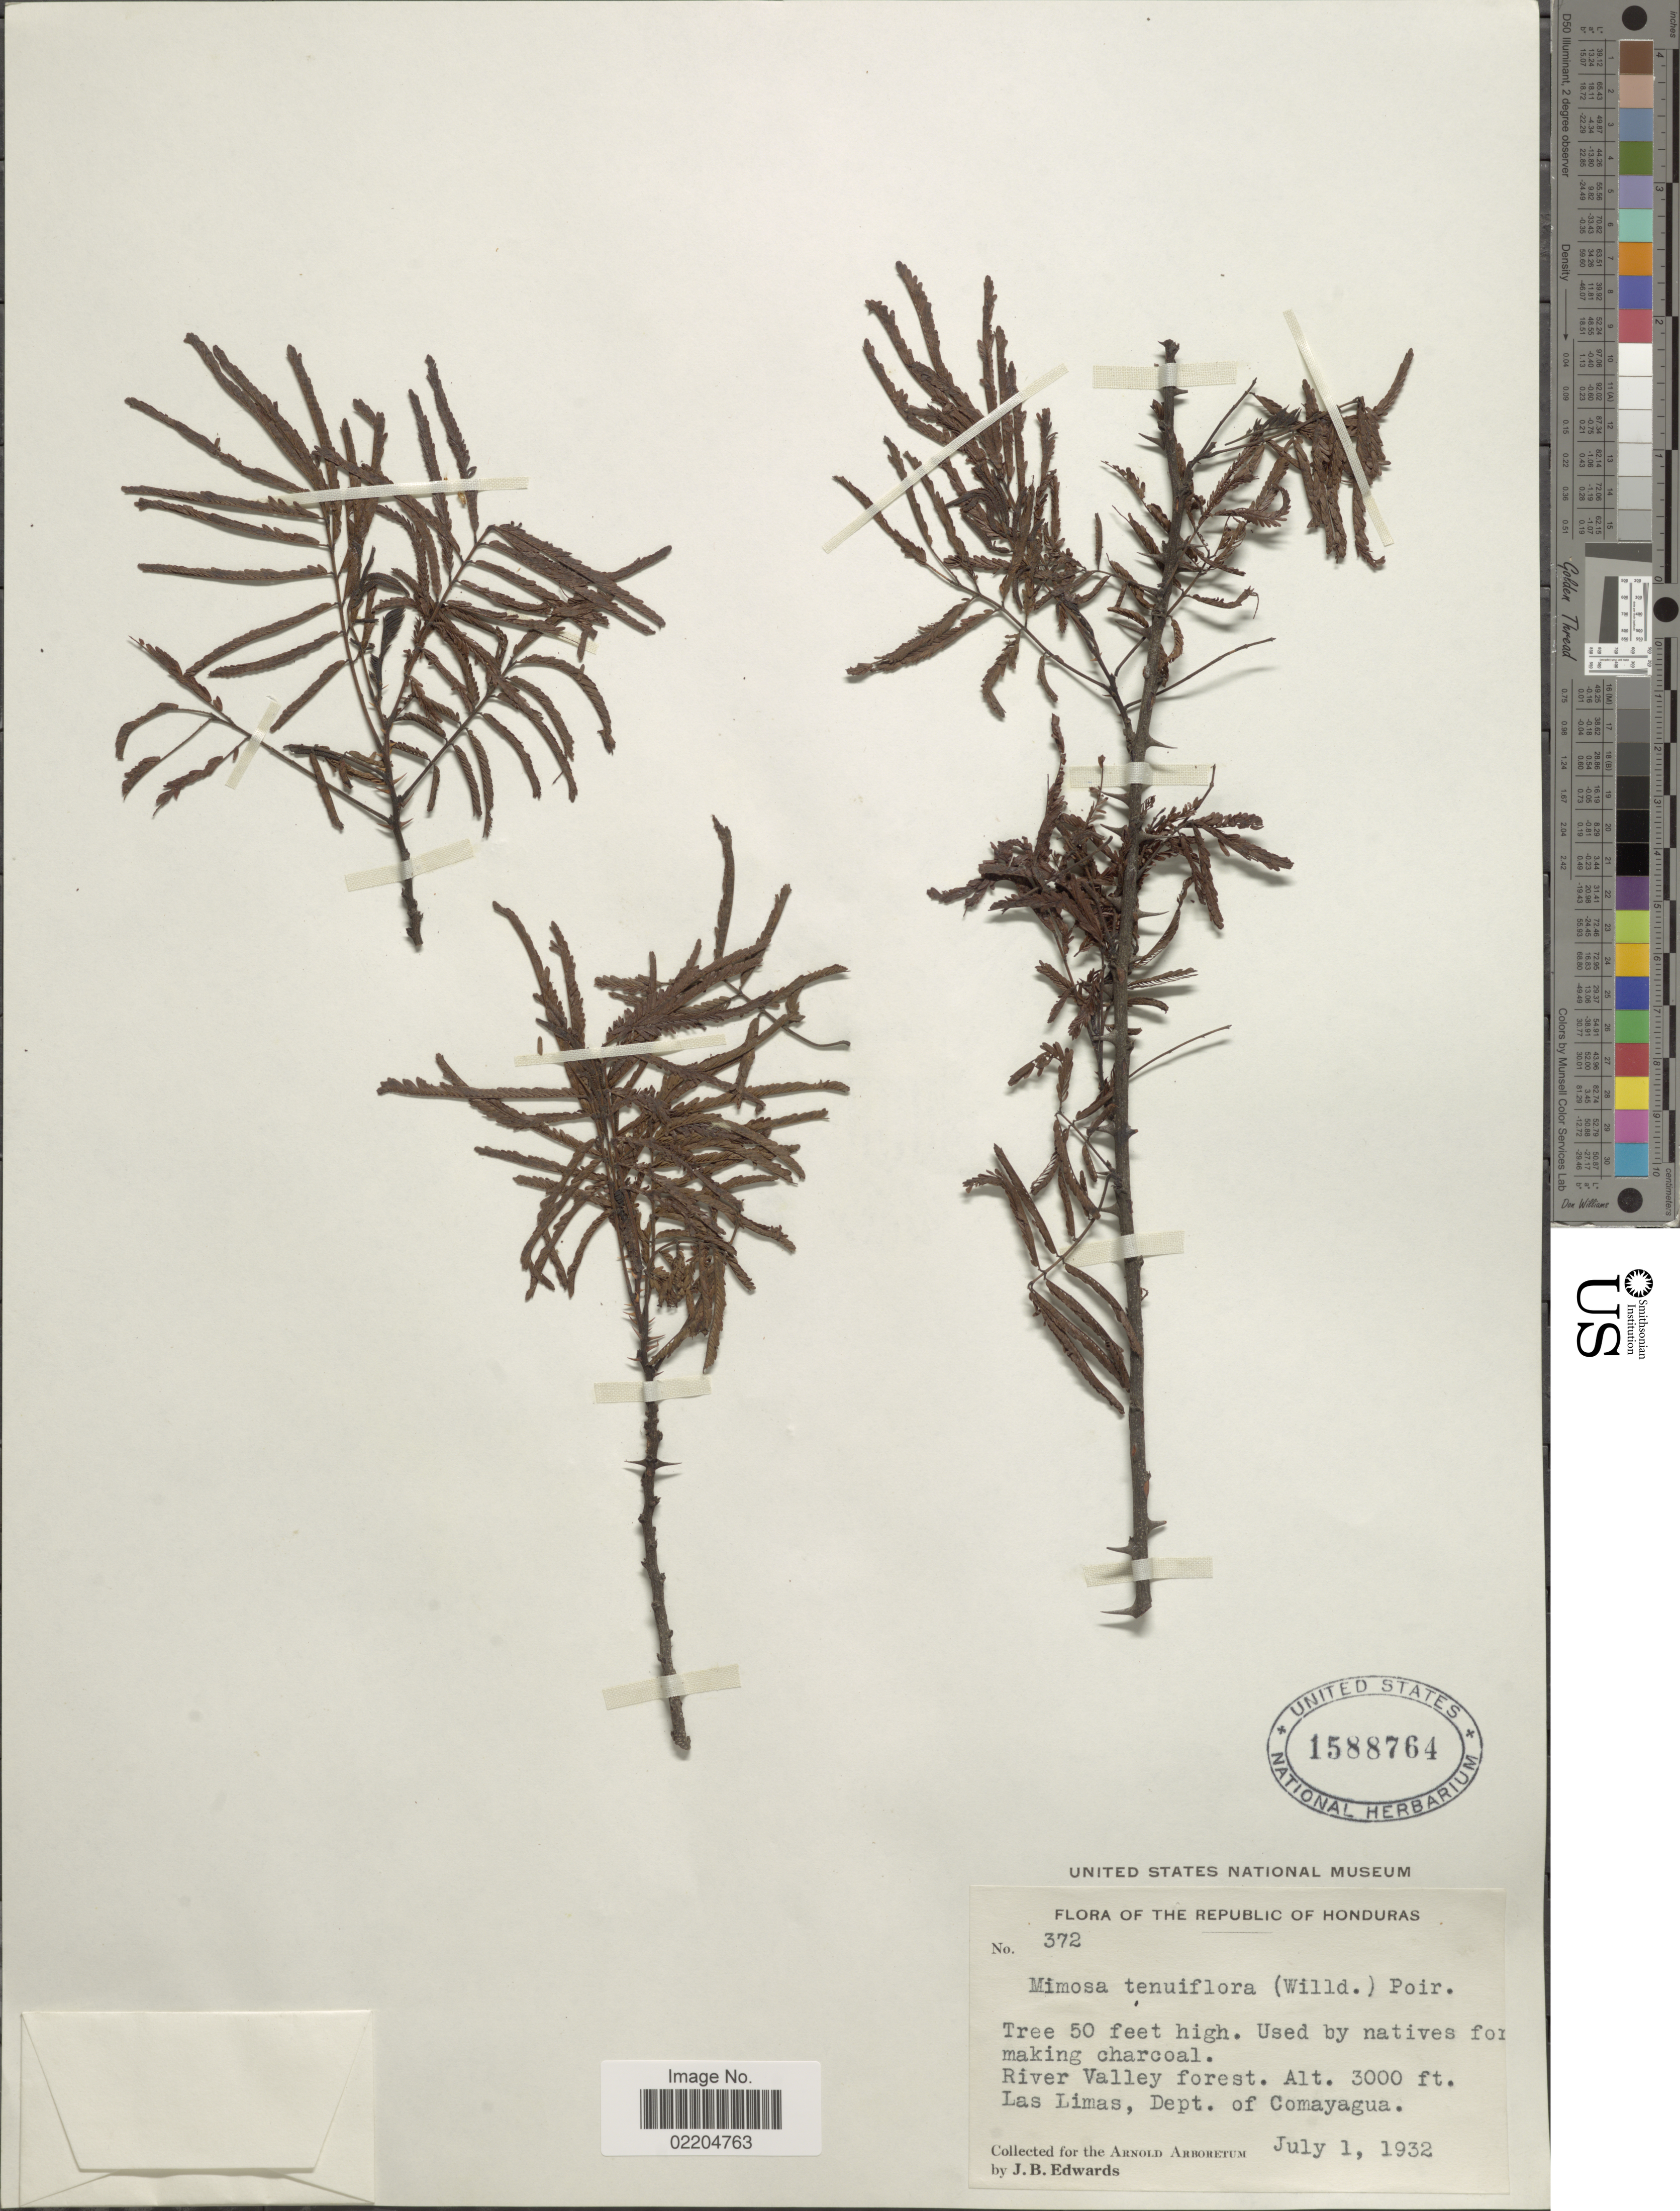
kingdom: Plantae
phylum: Tracheophyta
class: Magnoliopsida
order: Fabales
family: Fabaceae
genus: Mimosa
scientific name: Mimosa tenuiflora Benth., nom. illeg. hom.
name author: Benth.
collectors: J. B. Edwards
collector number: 372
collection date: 1932-07-01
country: Honduras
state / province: Comayagua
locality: River Valley forest, Las Limas, Dept. of Comayagua.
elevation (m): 914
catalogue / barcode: US 1588764